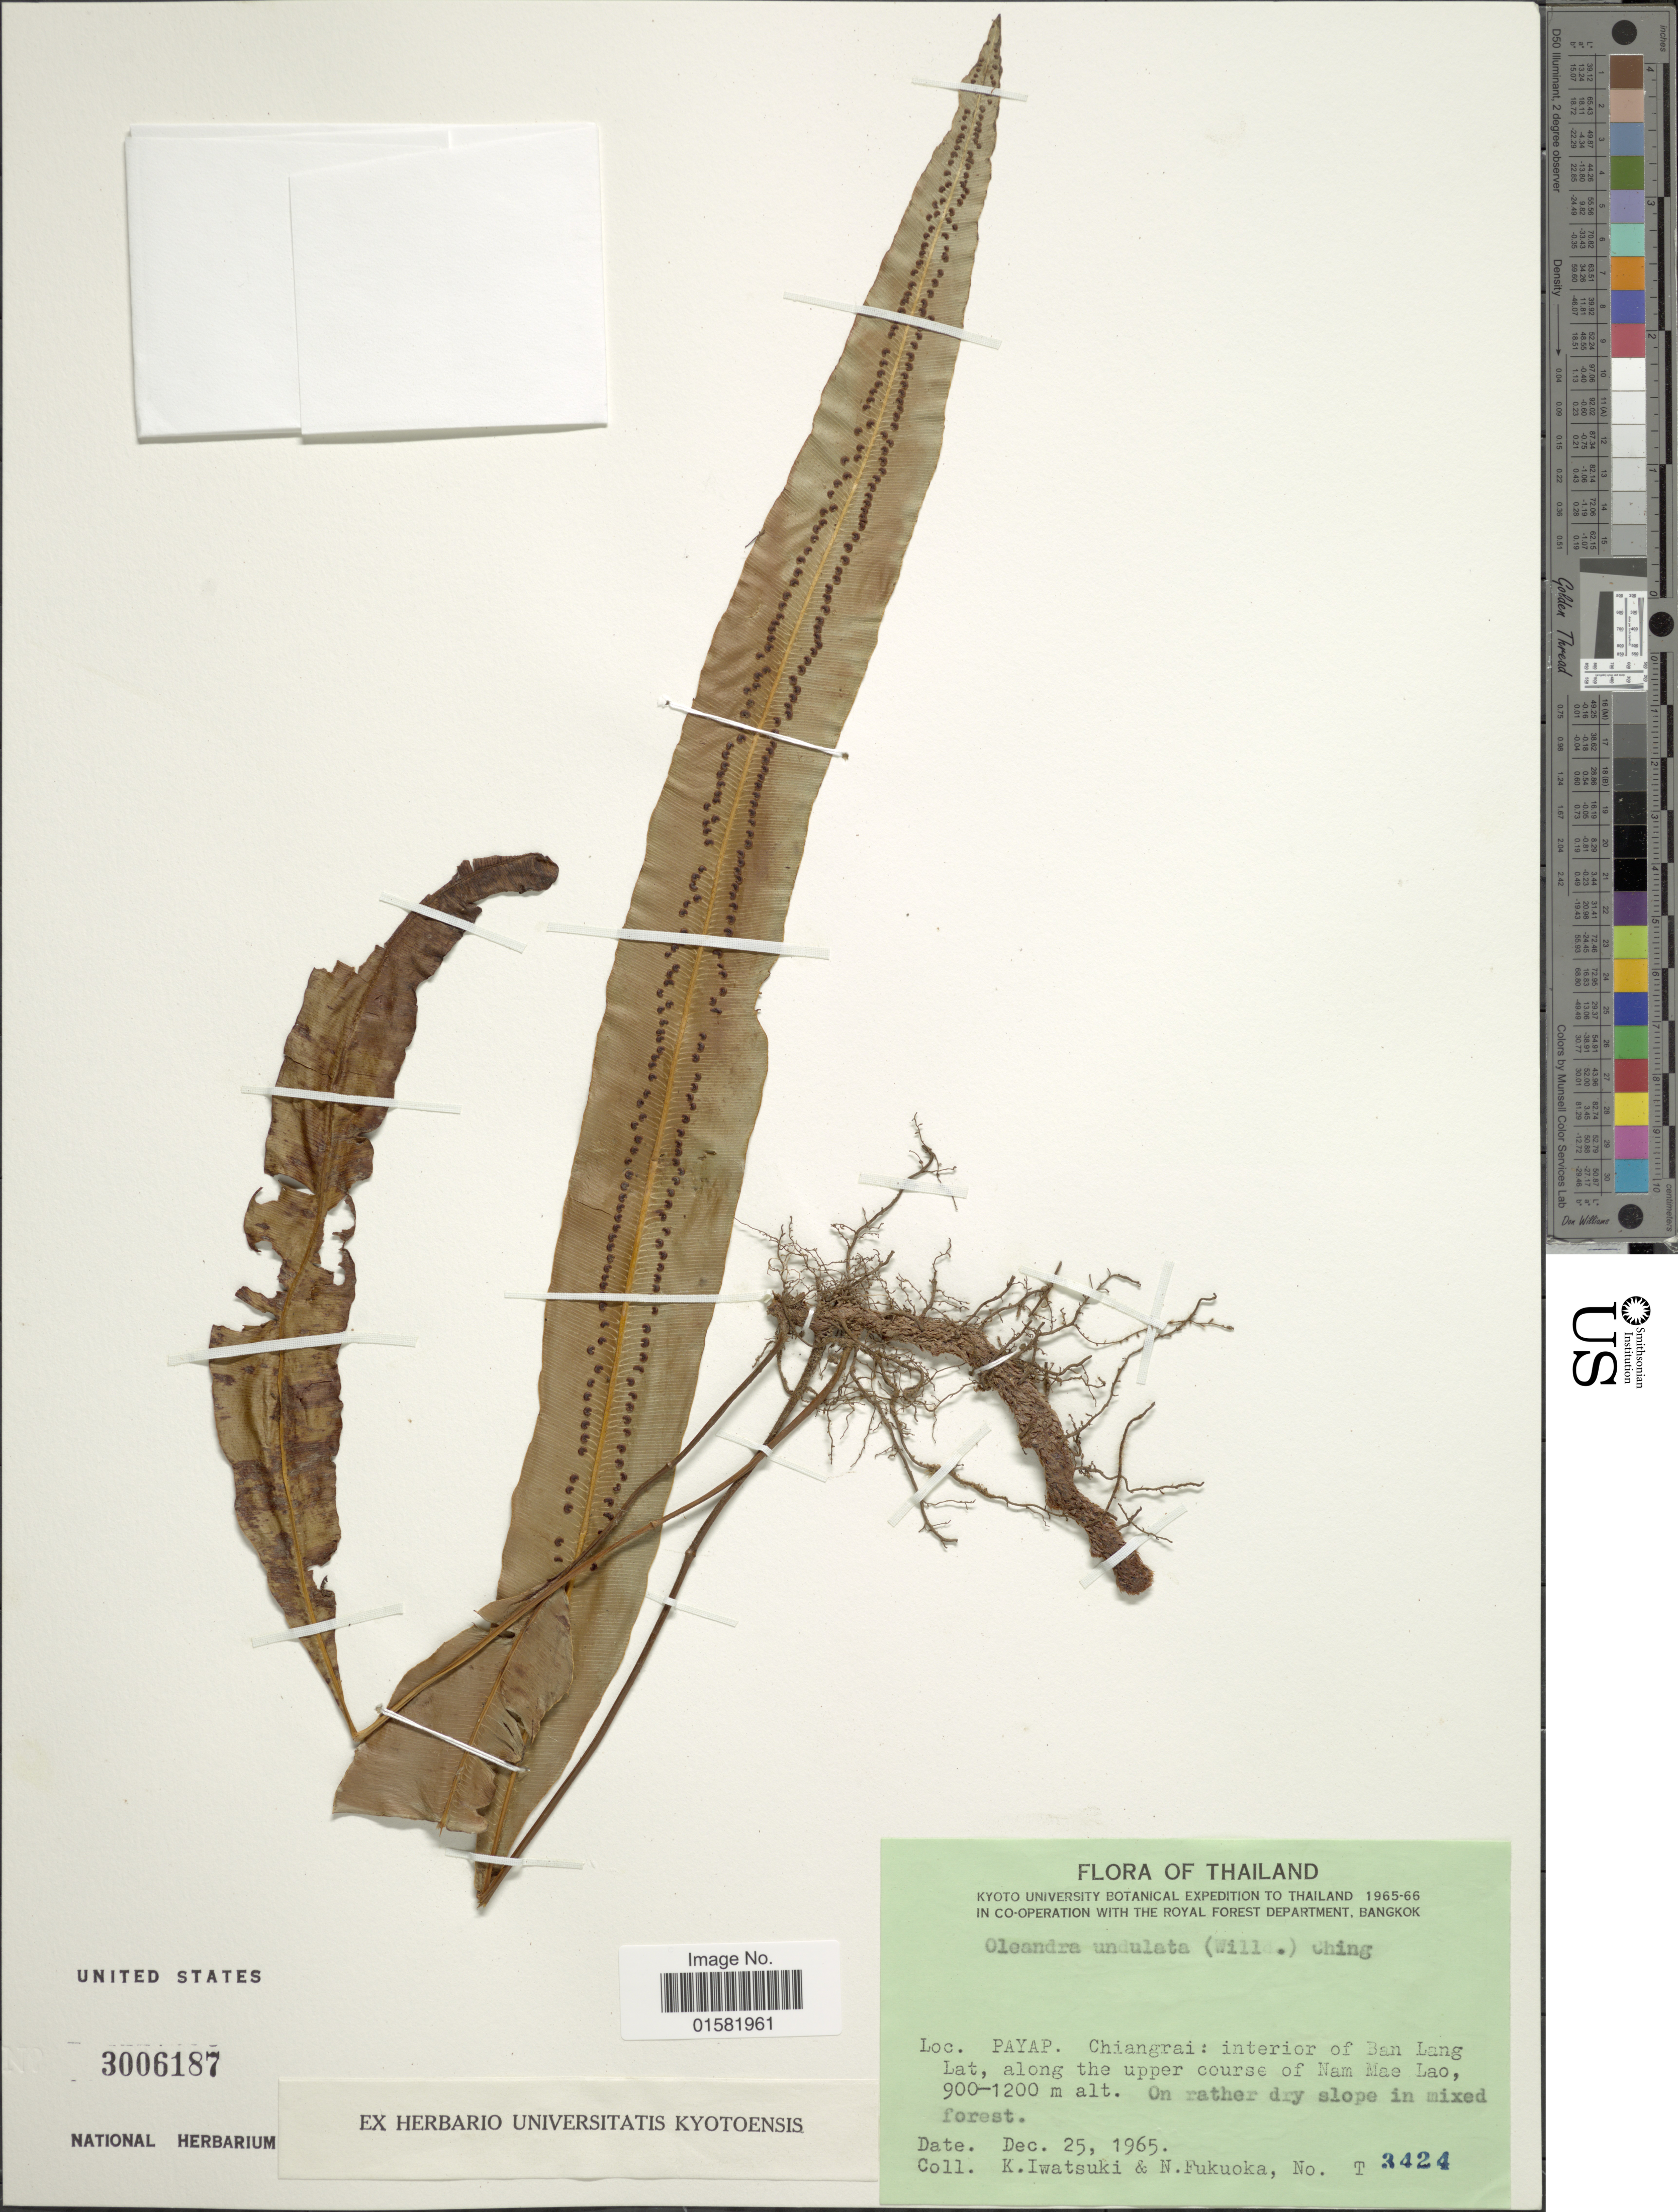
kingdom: Plantae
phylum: Tracheophyta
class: Polypodiopsida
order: Polypodiales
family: Oleandraceae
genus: Oleandra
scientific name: Oleandra undulata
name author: (Willd.) Ching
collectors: K. Iwatsuki & N. Fukuoka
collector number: T3432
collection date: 1965-12-25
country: Thailand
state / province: Chiang Rai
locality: Thailand, Loc. Payap, Chiangrai: interior of Ban Lang Lat, along the upper course of Nam Mae Lao.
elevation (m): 900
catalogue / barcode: US 3006187